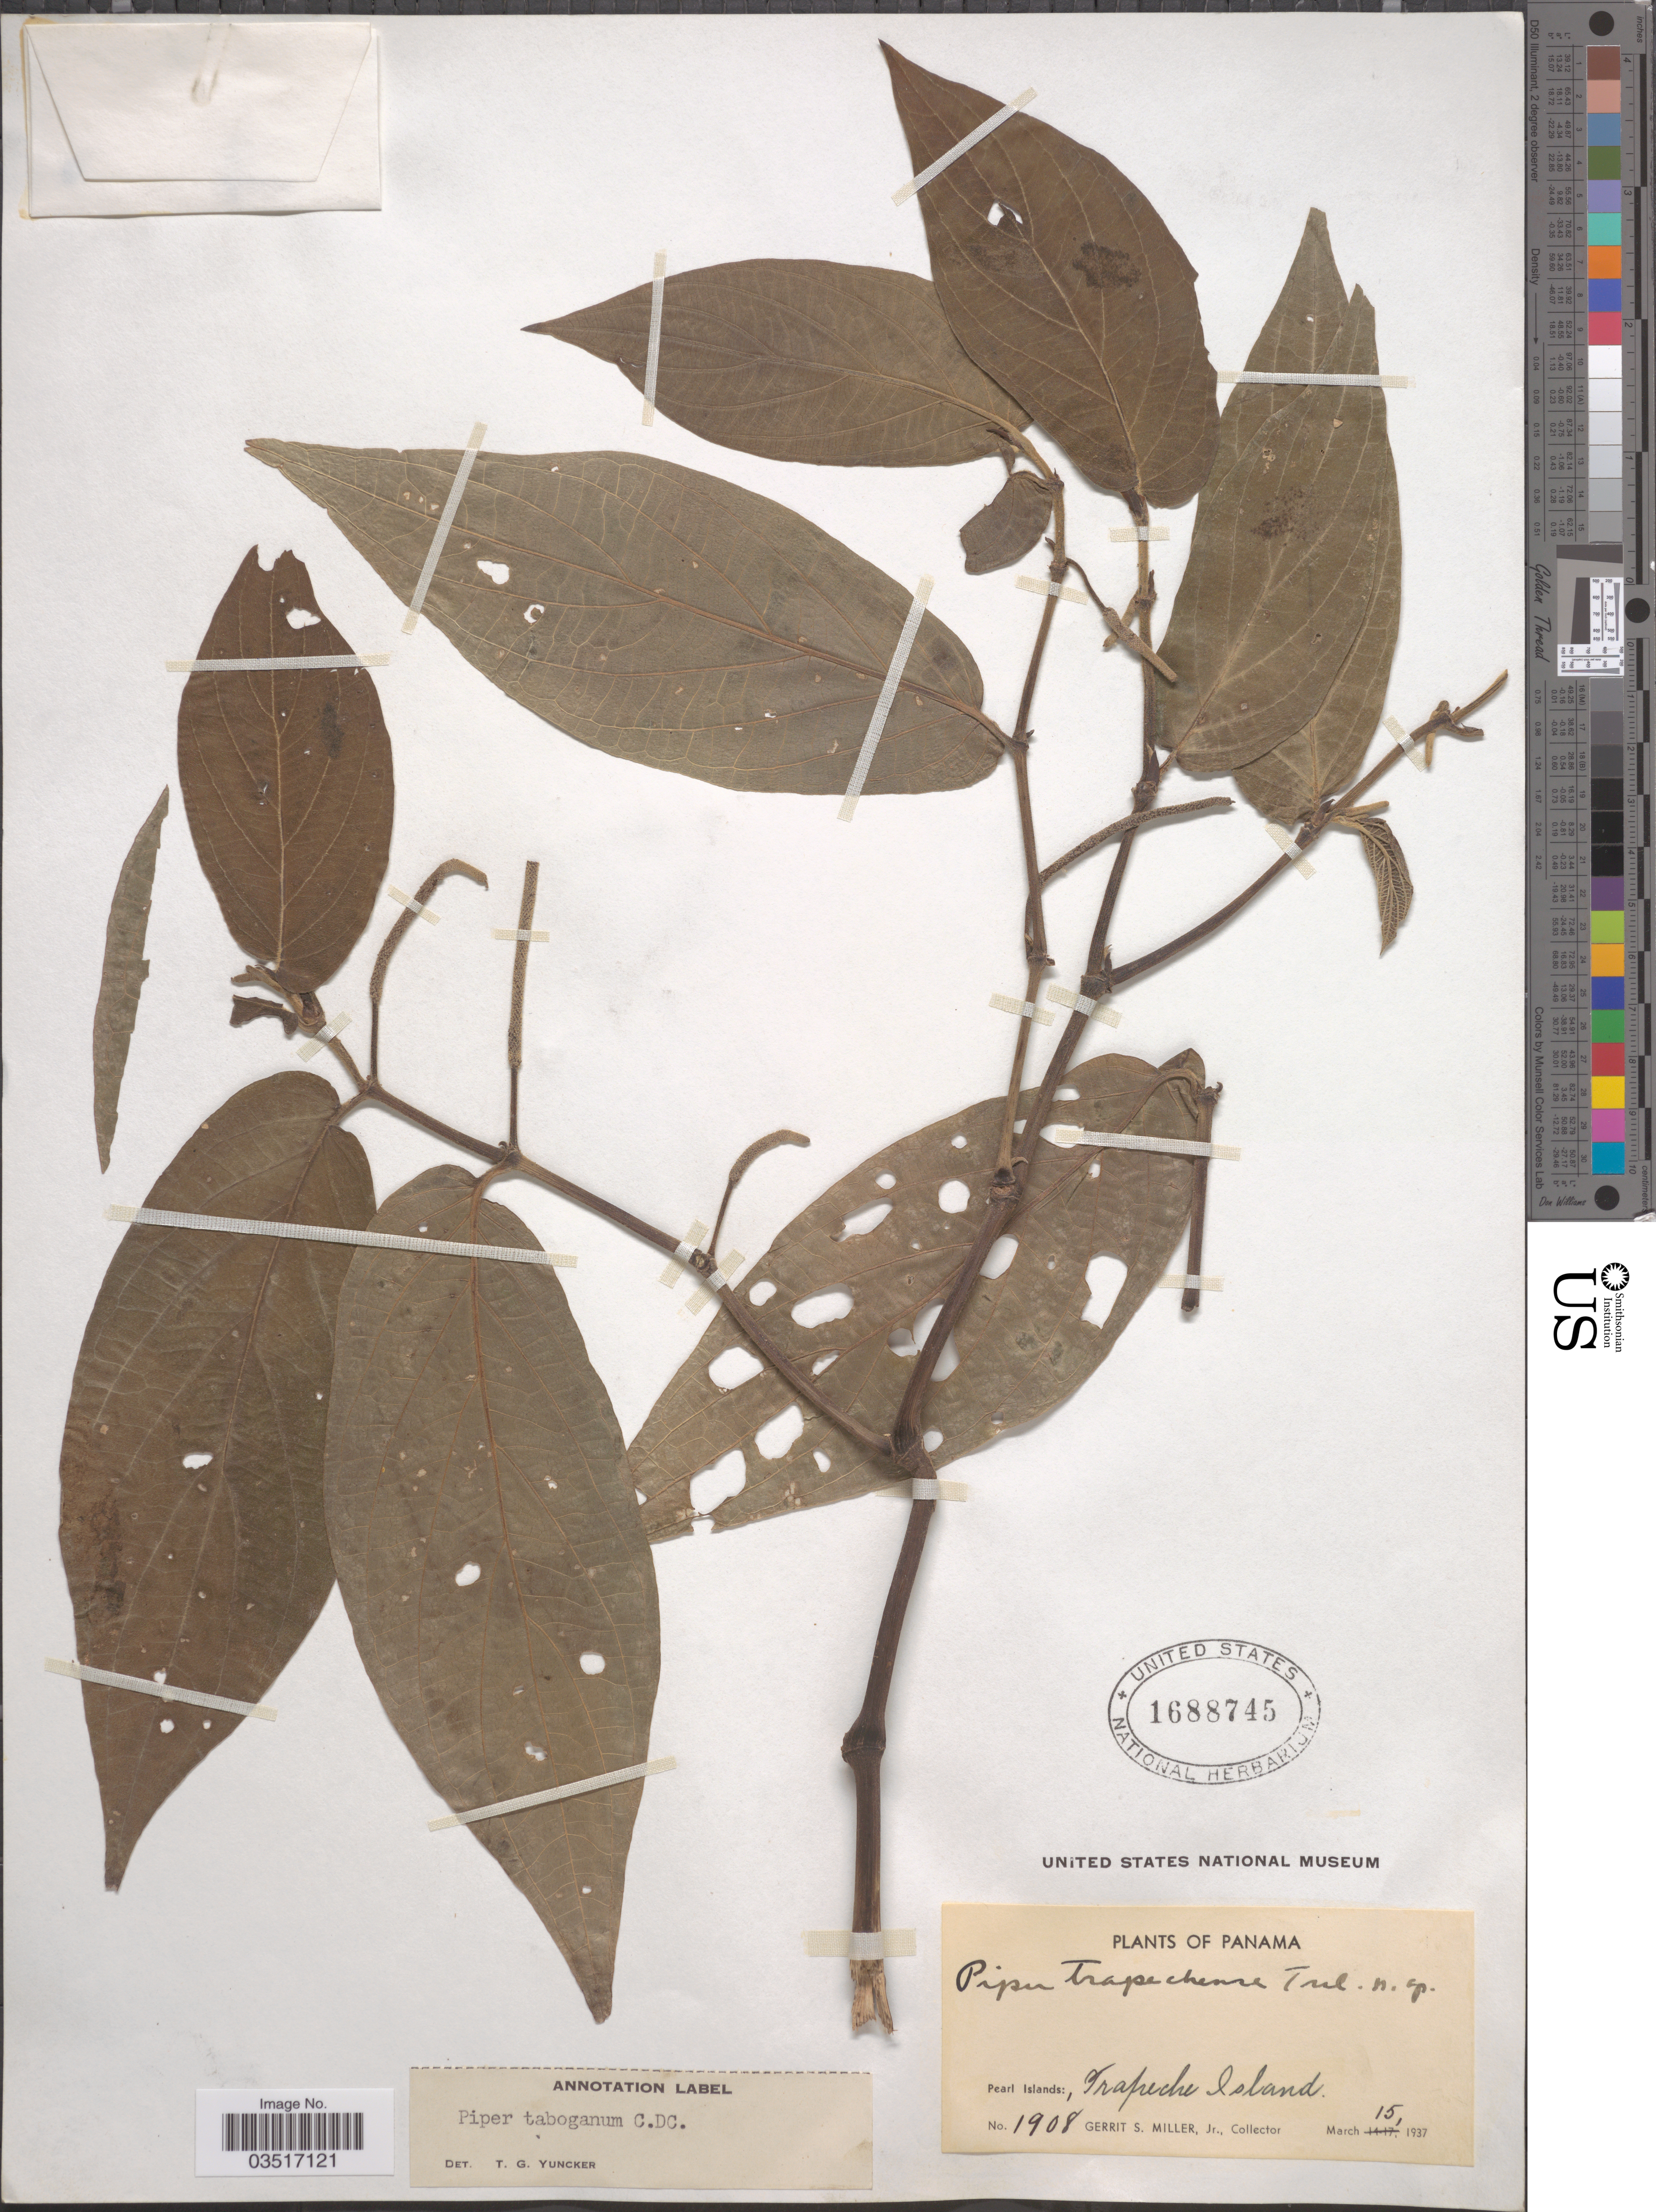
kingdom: Plantae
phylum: Tracheophyta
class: Magnoliopsida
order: Piperales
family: Piperaceae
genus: Piper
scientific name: Piper taboganum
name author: C. DC.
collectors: G. S. Miller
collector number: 1908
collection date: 1937-03-15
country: Panama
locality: Pearl Islands:, Trapiche Island.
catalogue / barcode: US 1688745